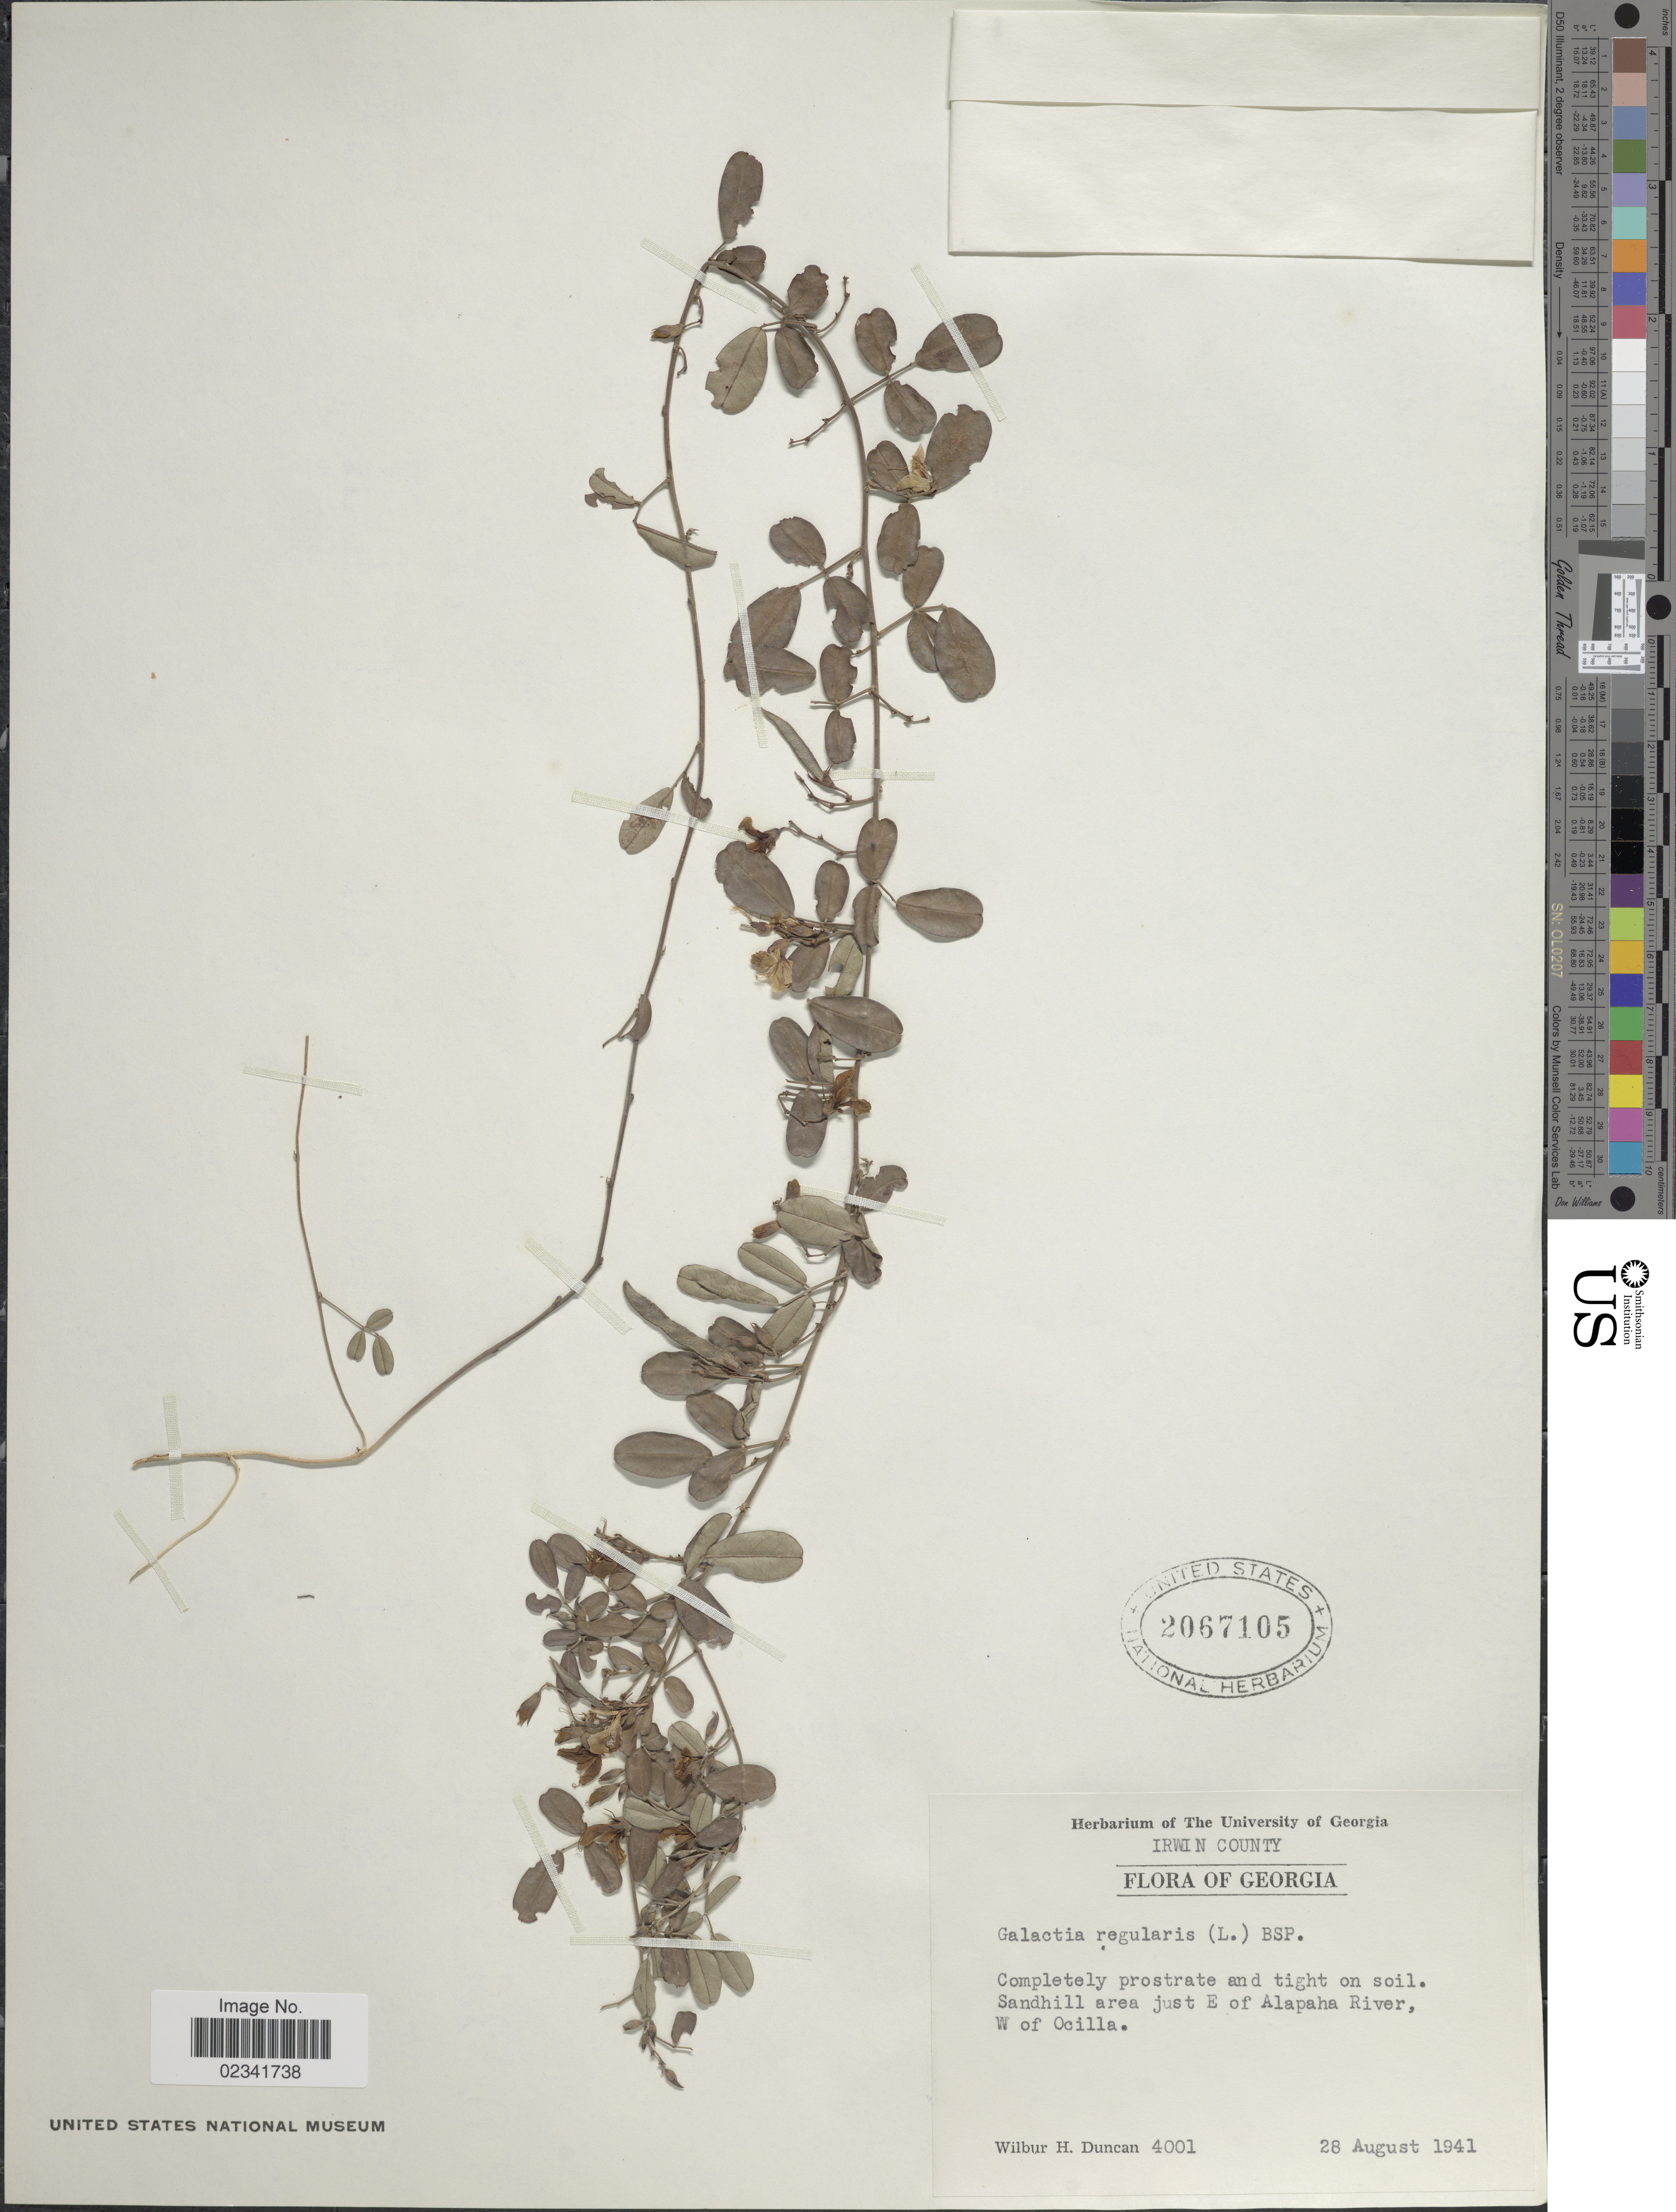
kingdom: Plantae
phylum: Tracheophyta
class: Magnoliopsida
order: Fabales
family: Fabaceae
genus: Galactia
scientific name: Galactia regularis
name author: (L.) Britton, Stearns & Poggenb.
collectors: W. H. Duncan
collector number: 4001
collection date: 1941-08-28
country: United States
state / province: Georgia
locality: Irwin County, Georgia, Sandhill area just E of Alapaha River W of Ocilla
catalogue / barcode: US 2067105